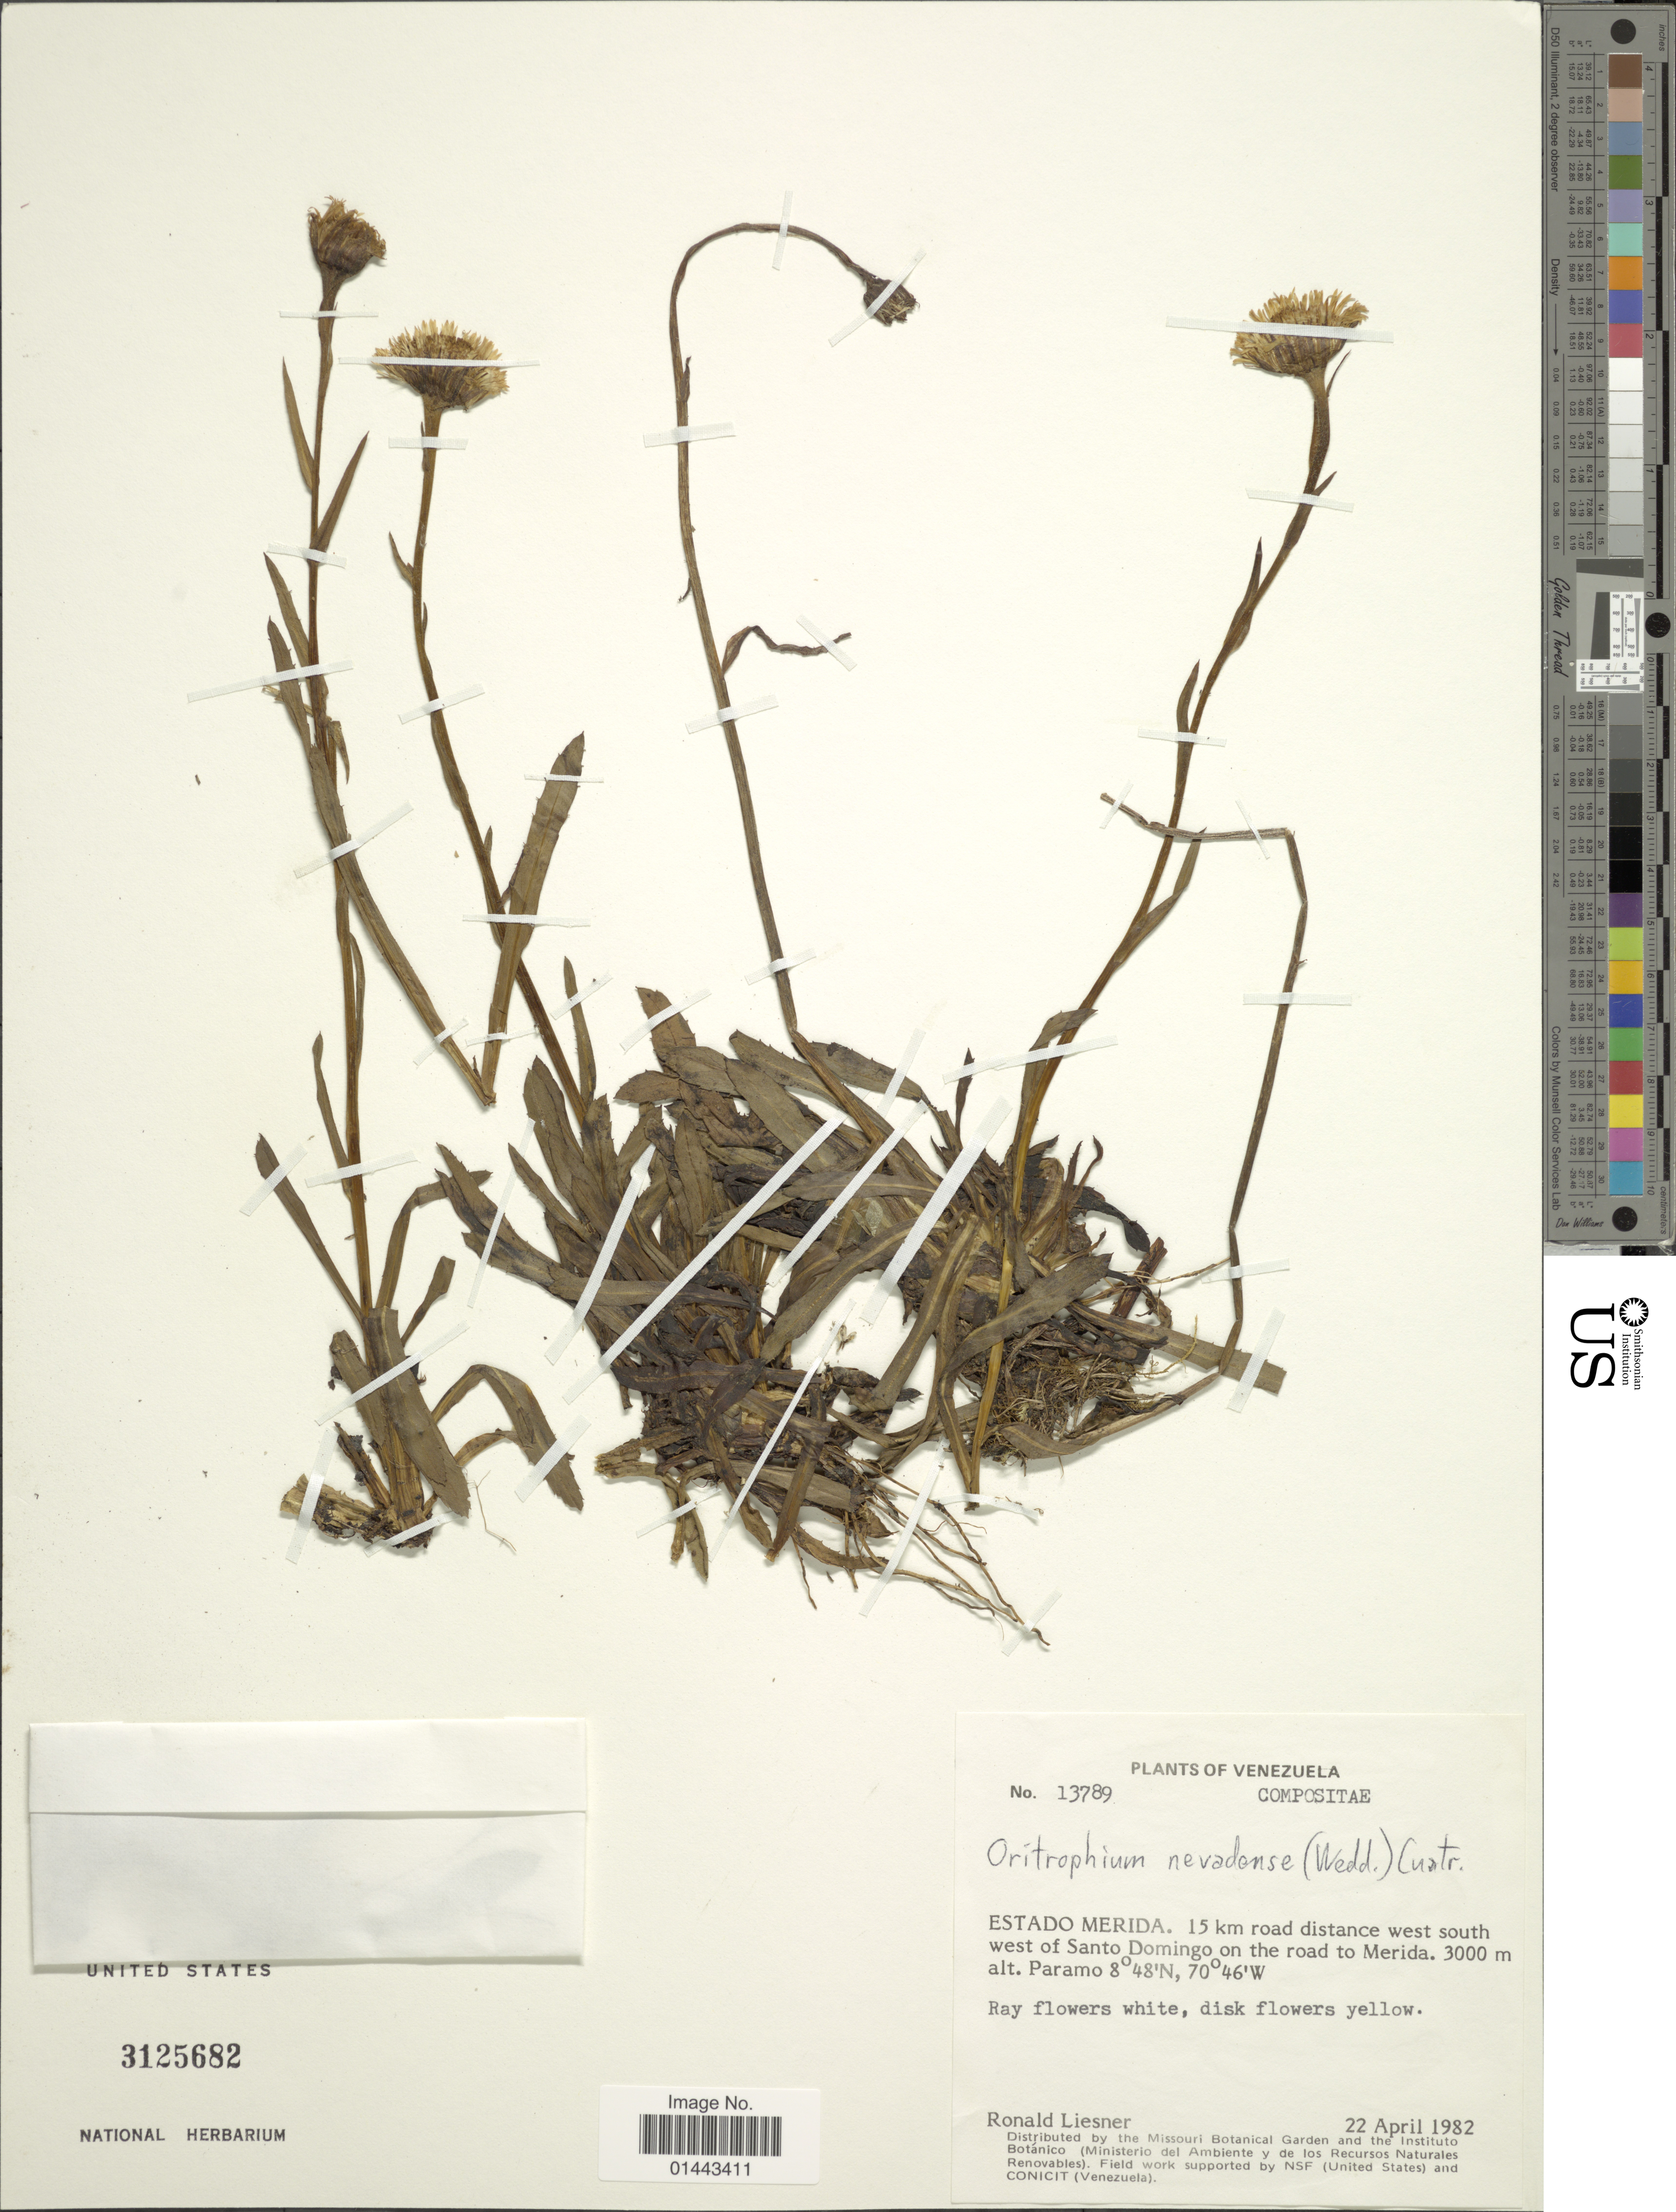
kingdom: Plantae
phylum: Tracheophyta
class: Magnoliopsida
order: Asterales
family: Asteraceae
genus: Oritrophium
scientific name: Oritrophium nevadense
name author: (Wedd.) Cuatrec.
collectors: R. L. Liesner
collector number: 13789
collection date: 1982-04-22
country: Venezuela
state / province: Mérida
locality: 15 km road distance west south west of Santo Domingo on the road to Merida, Paramo.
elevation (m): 3000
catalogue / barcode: US 3125682